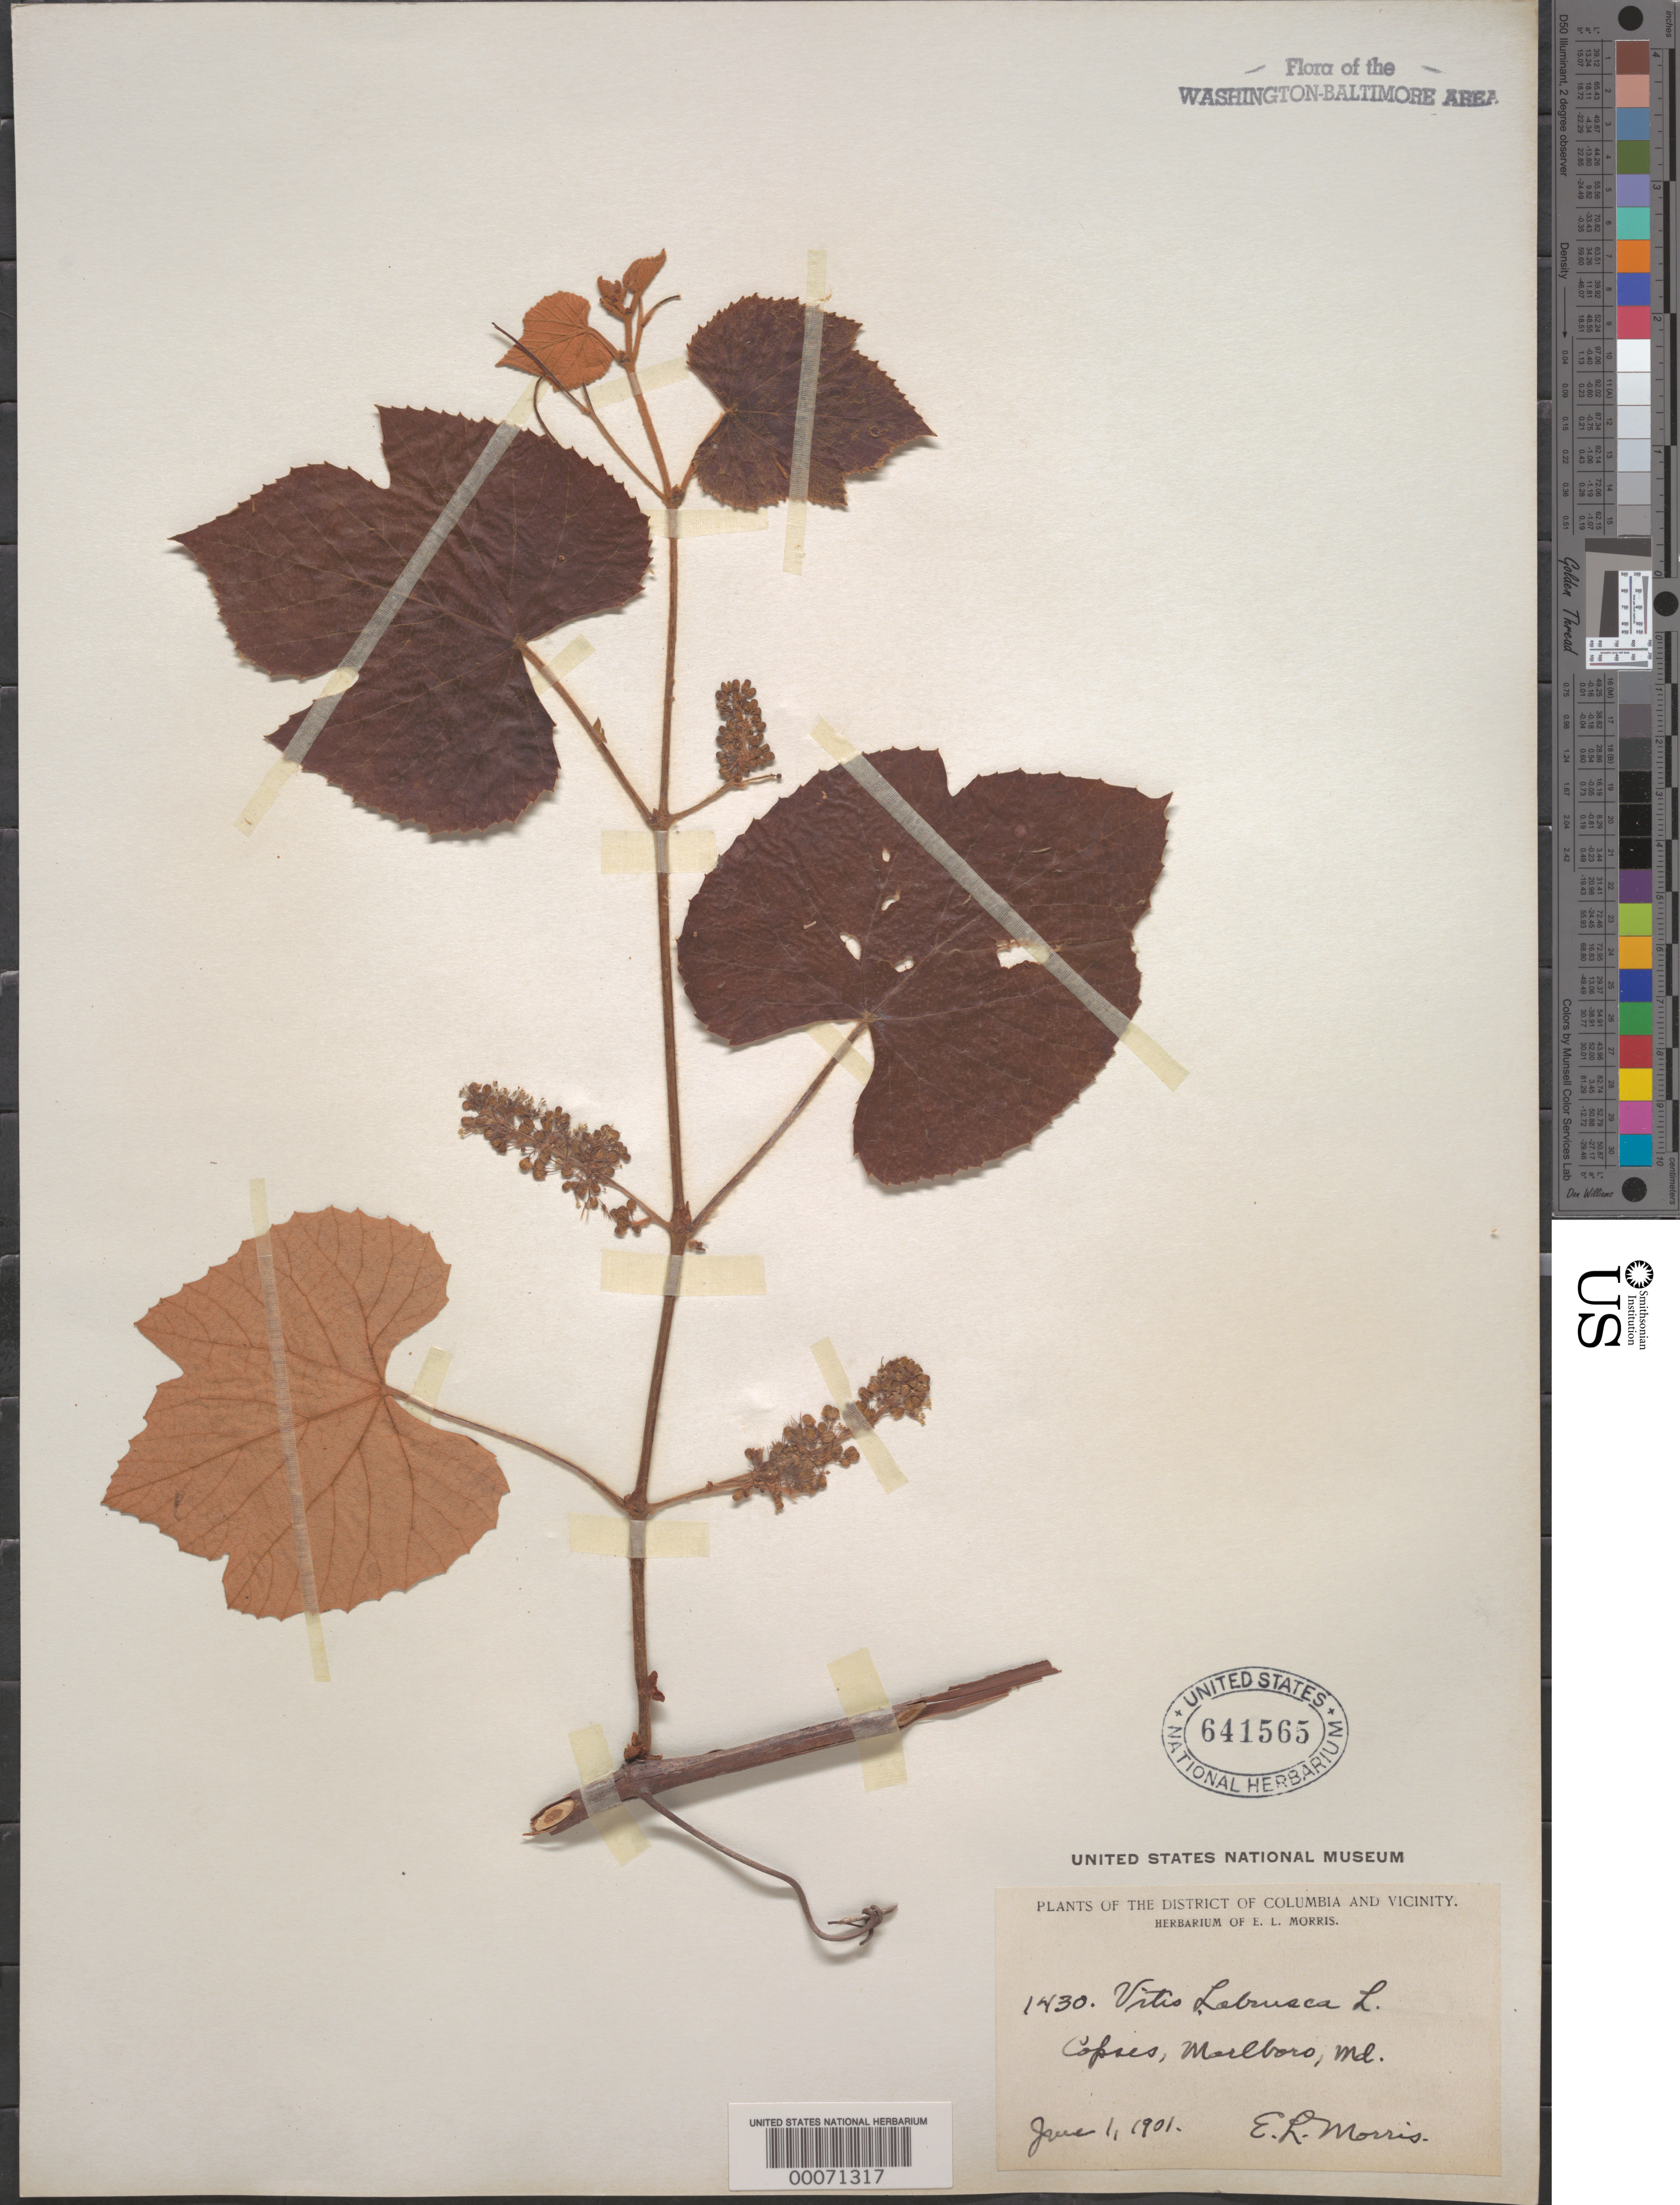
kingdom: Plantae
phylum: Tracheophyta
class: Magnoliopsida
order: Vitales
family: Vitaceae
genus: Vitis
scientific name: Vitis labrusca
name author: L.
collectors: E. L. Morris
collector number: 1430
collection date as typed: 01 Jun 1901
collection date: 1901-06-01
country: United States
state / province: Maryland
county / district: Prince George's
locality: Copses, Marlboro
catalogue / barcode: US 641565